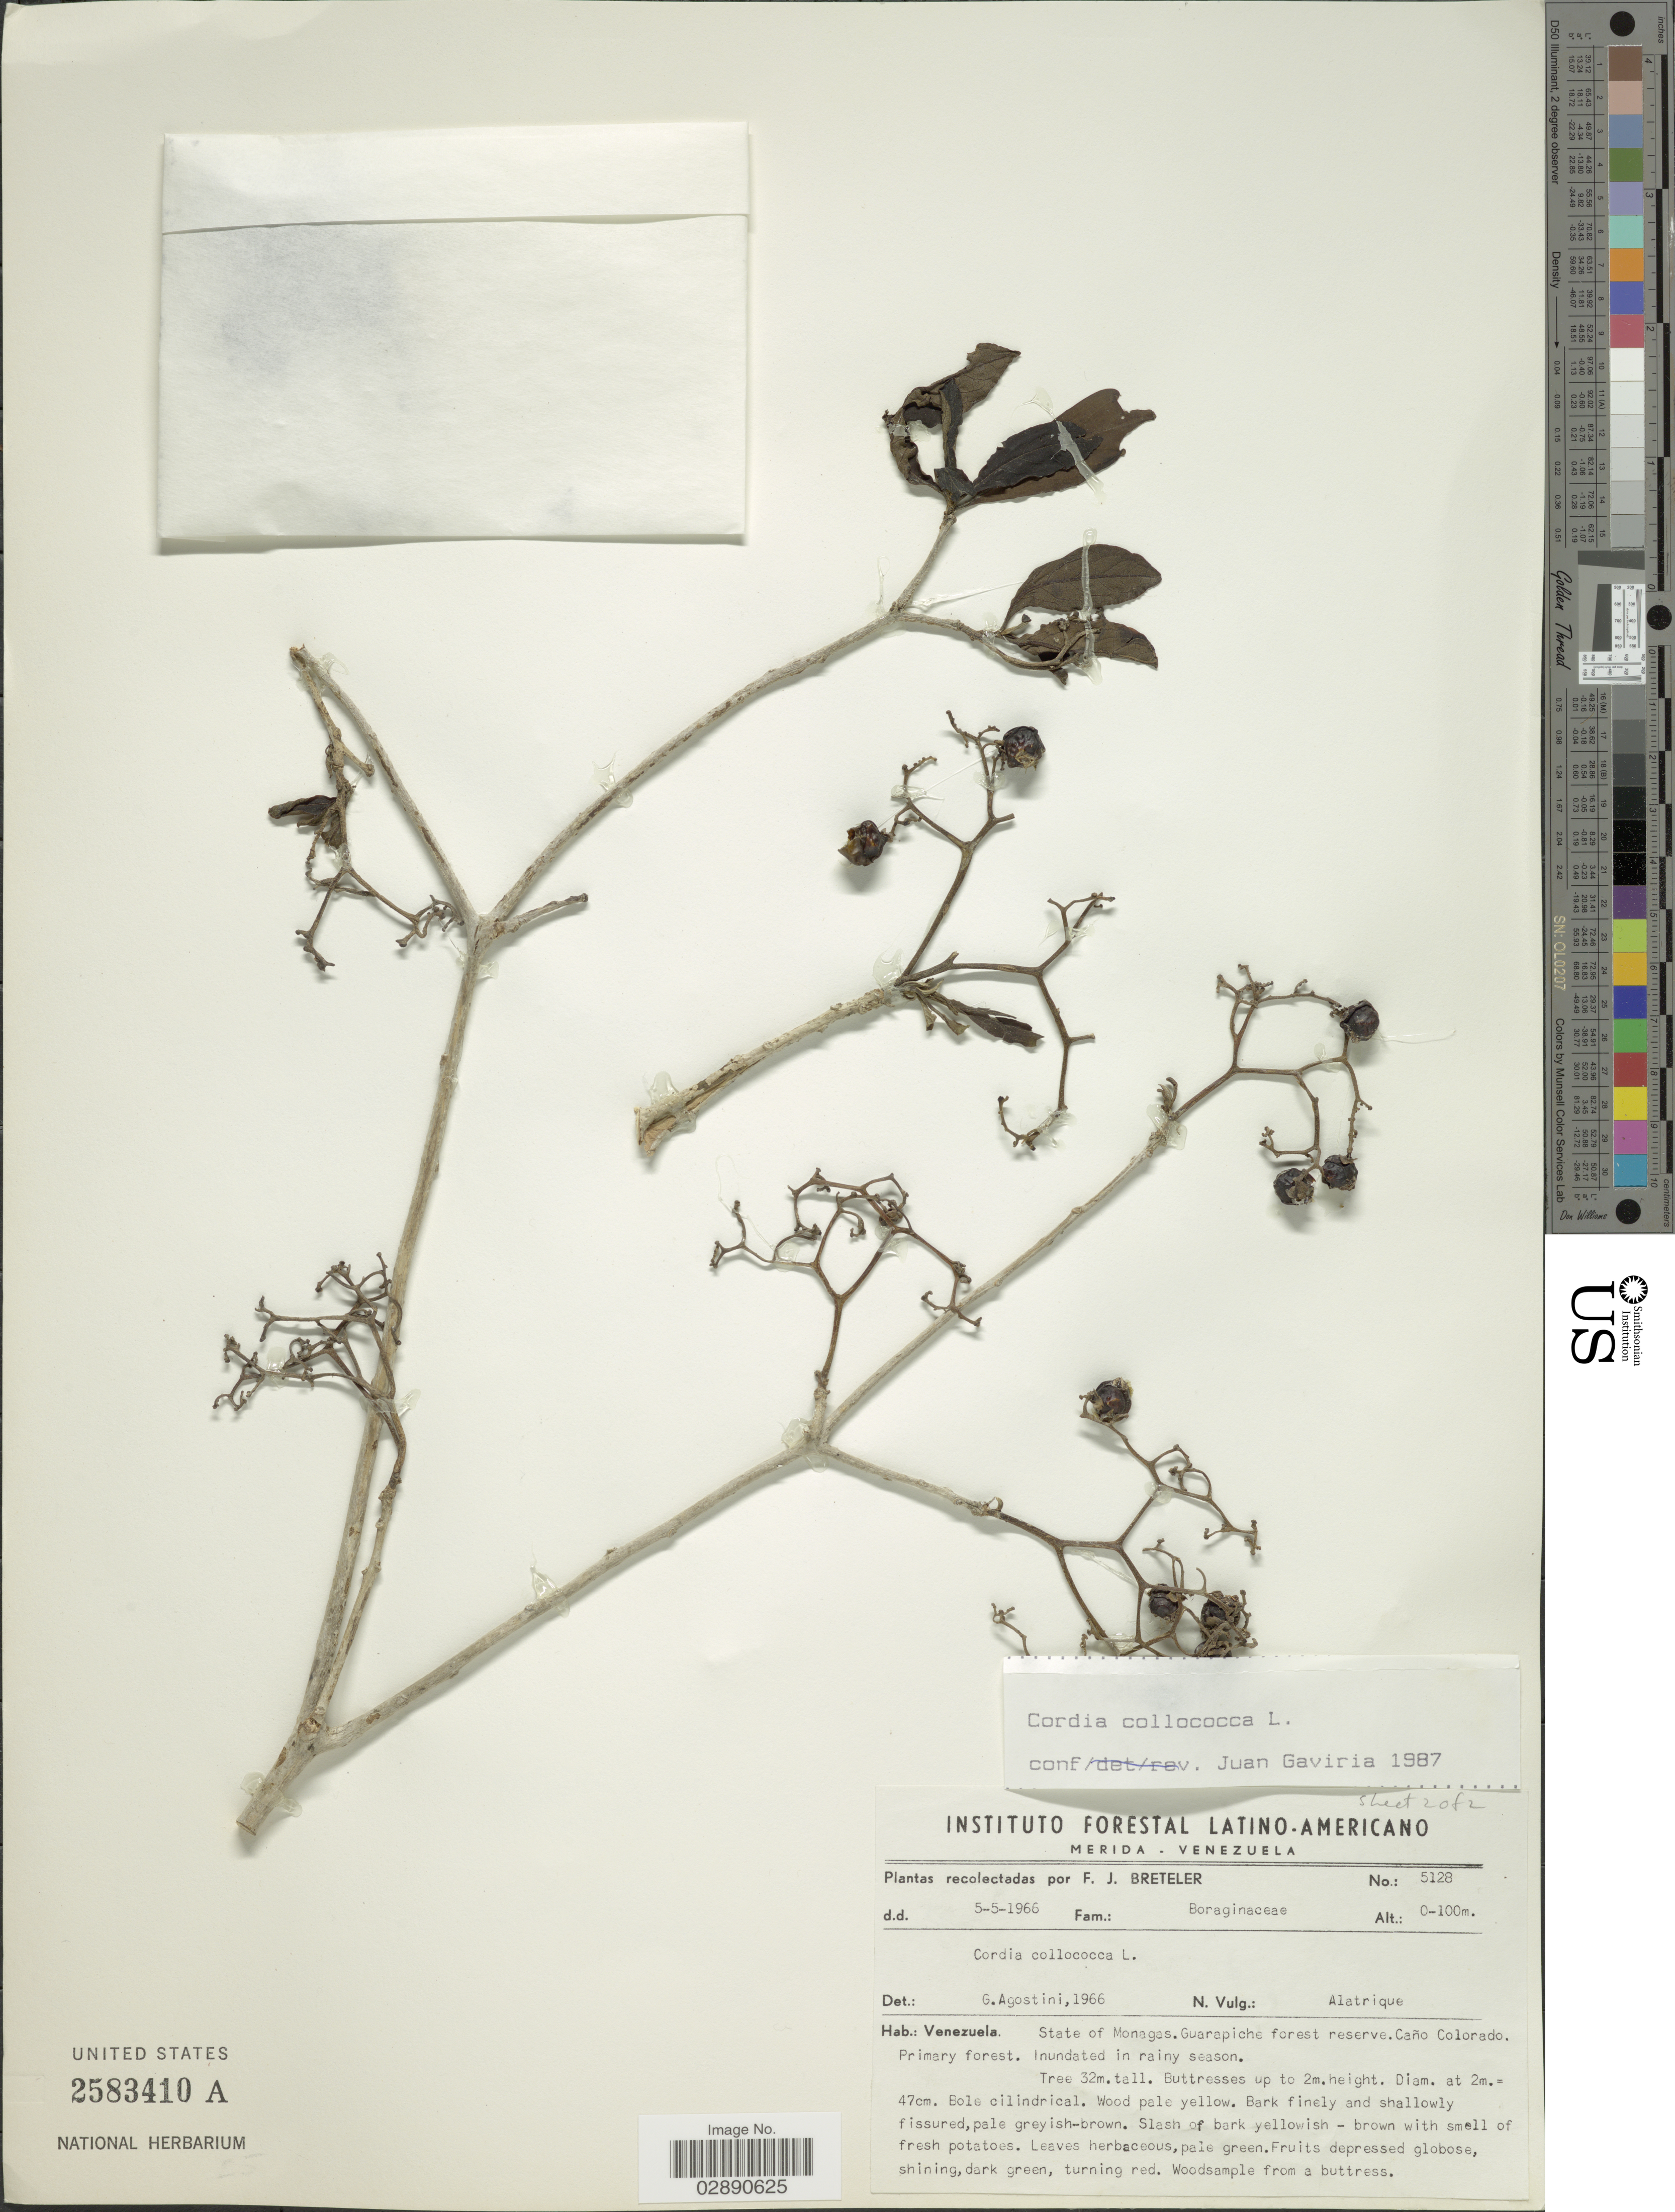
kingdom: Plantae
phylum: Tracheophyta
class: Magnoliopsida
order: Boraginales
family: Cordiaceae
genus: Cordia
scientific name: Cordia collococca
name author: L.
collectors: F. J. Breteler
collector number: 5128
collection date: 1966-05-05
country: Venezuela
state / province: Monagas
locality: Guarapiche forest reserve. Caño Colorado.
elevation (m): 0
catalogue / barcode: US 2583410A